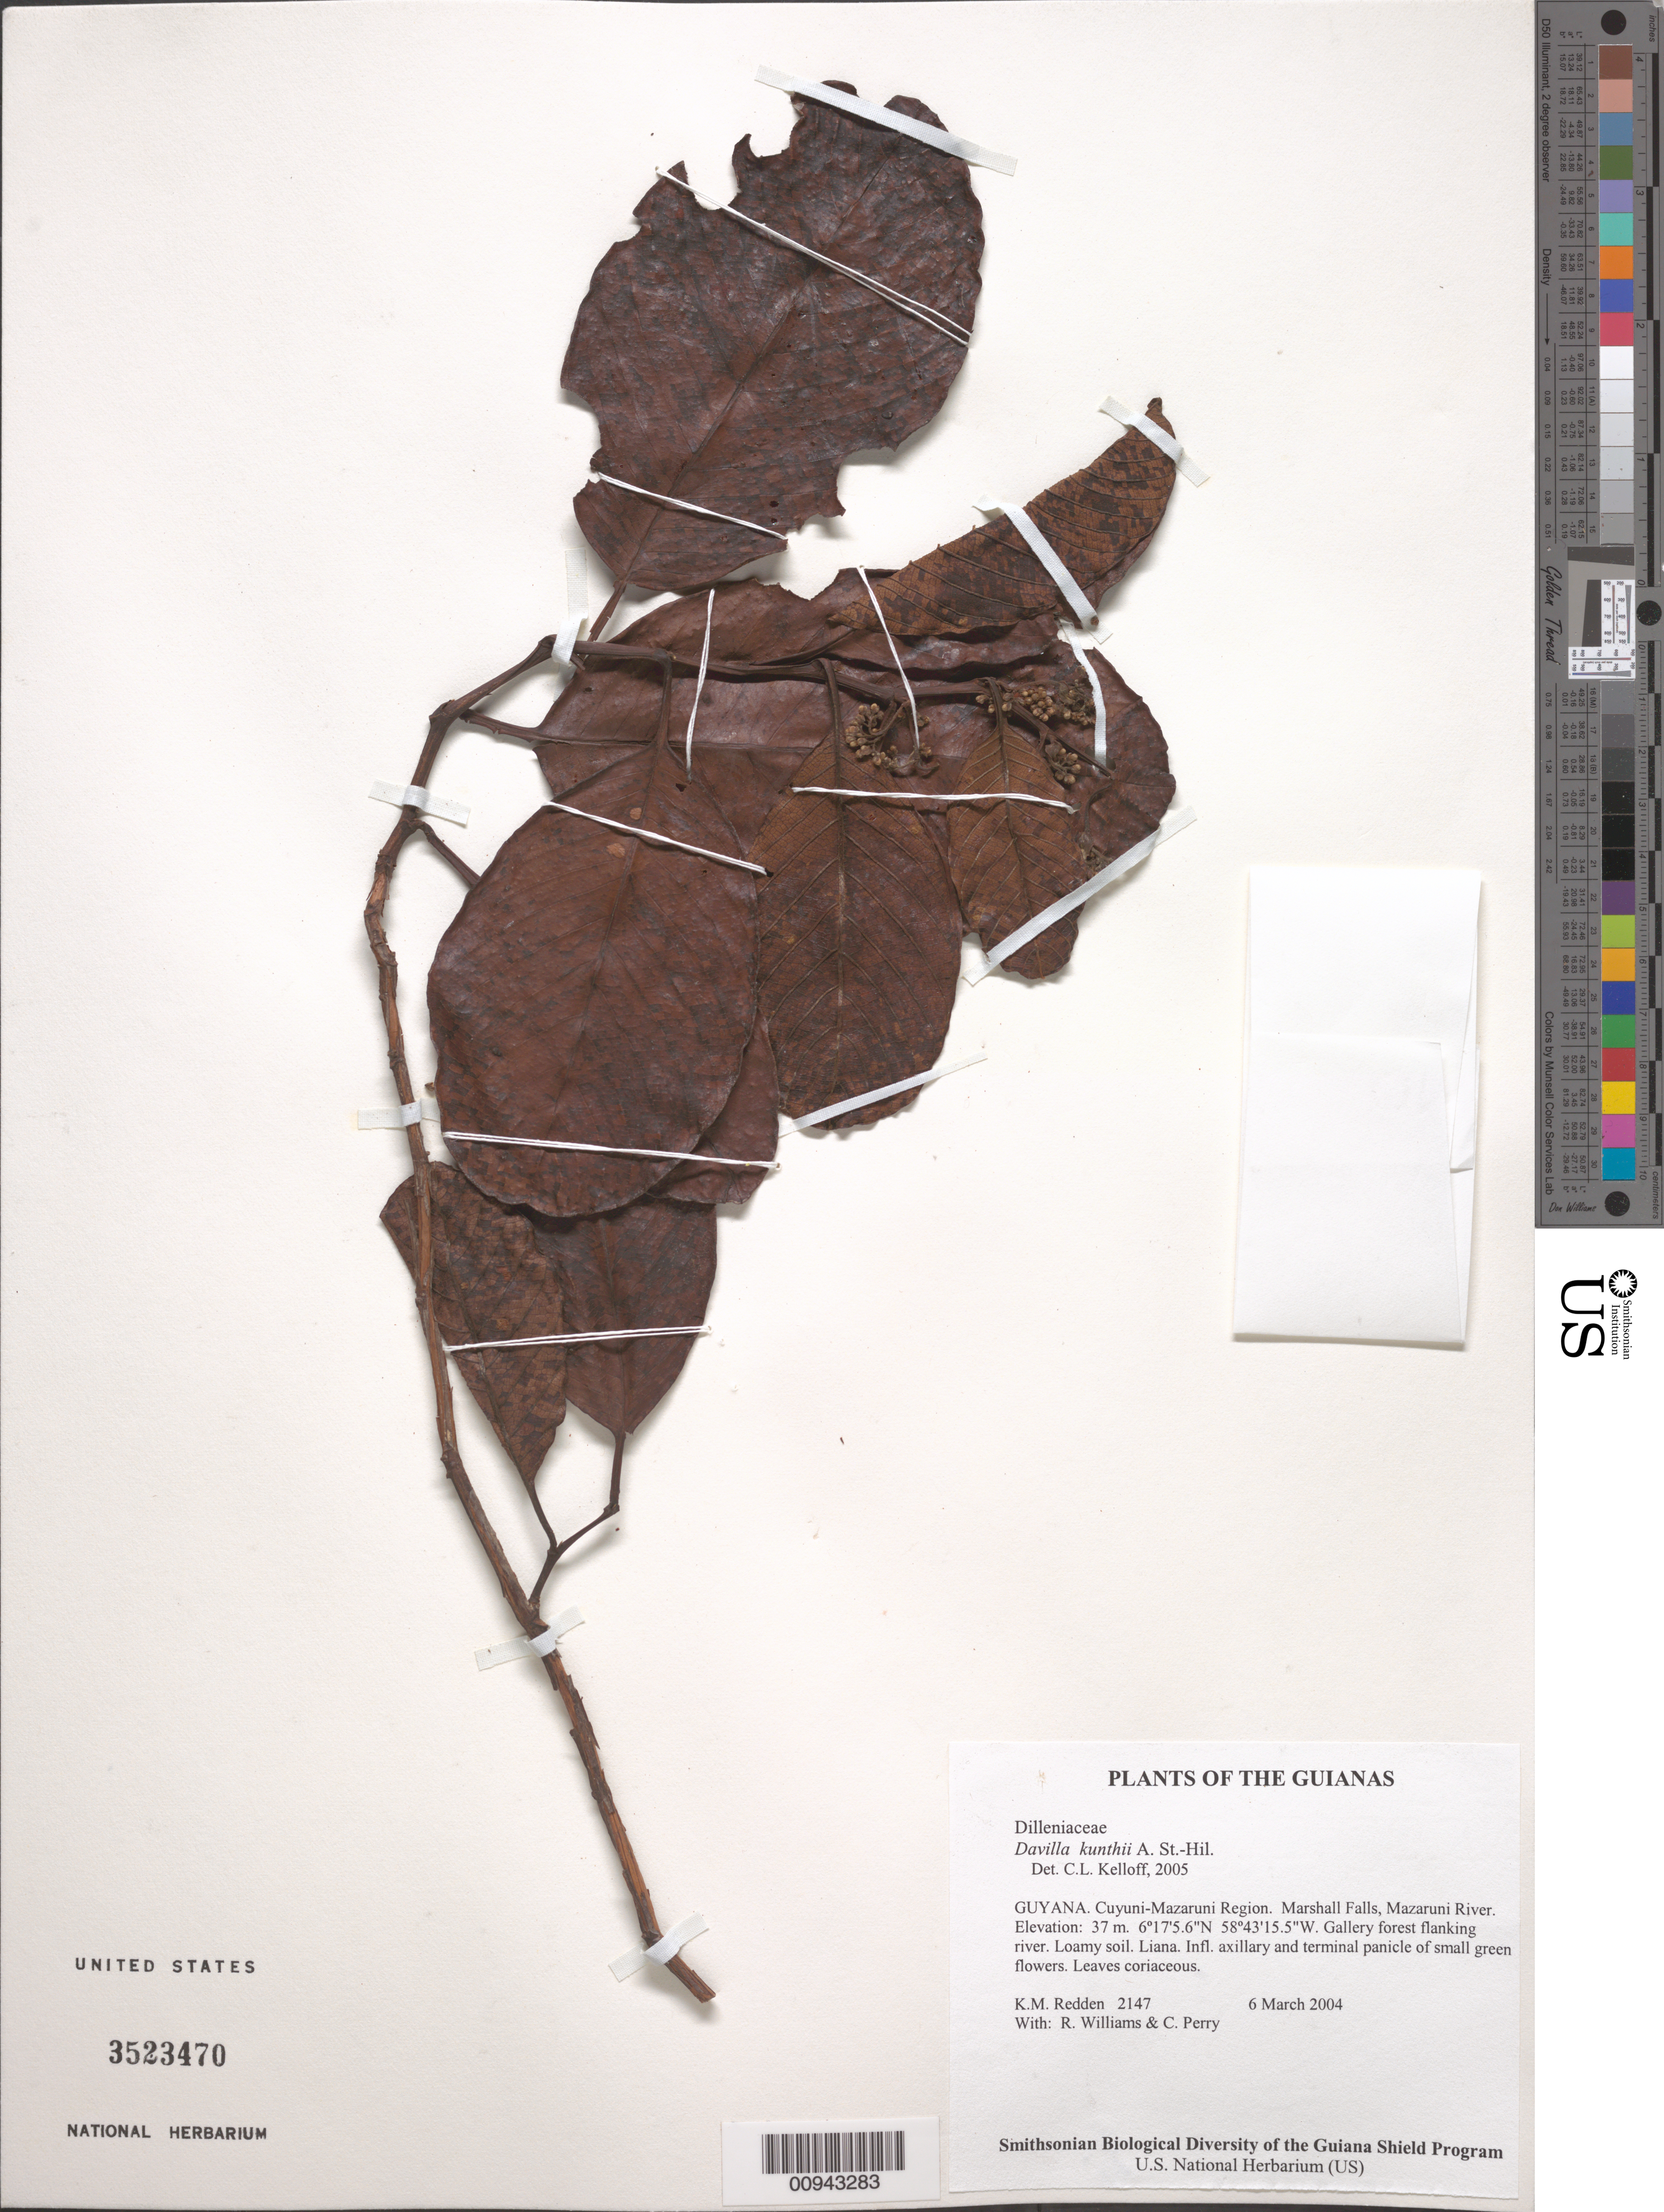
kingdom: Plantae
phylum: Tracheophyta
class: Magnoliopsida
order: Dilleniales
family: Dilleniaceae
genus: Davilla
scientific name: Davilla kunthii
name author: A. St.-Hil.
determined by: Kelloff, Carol L., (US), Smithsonian Institution - National Museum of Natural History (UNITED STATES)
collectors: K. M. Redden, R. Williams & C. Perry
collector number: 2147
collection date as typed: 6 March 2004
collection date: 2004-03-06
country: Guyana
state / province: Cuyuni-Mazaruni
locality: Marshall Falls, Mazaruni River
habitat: Gallery forest flanking river. Loamy soil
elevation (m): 37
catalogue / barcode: US 3523470